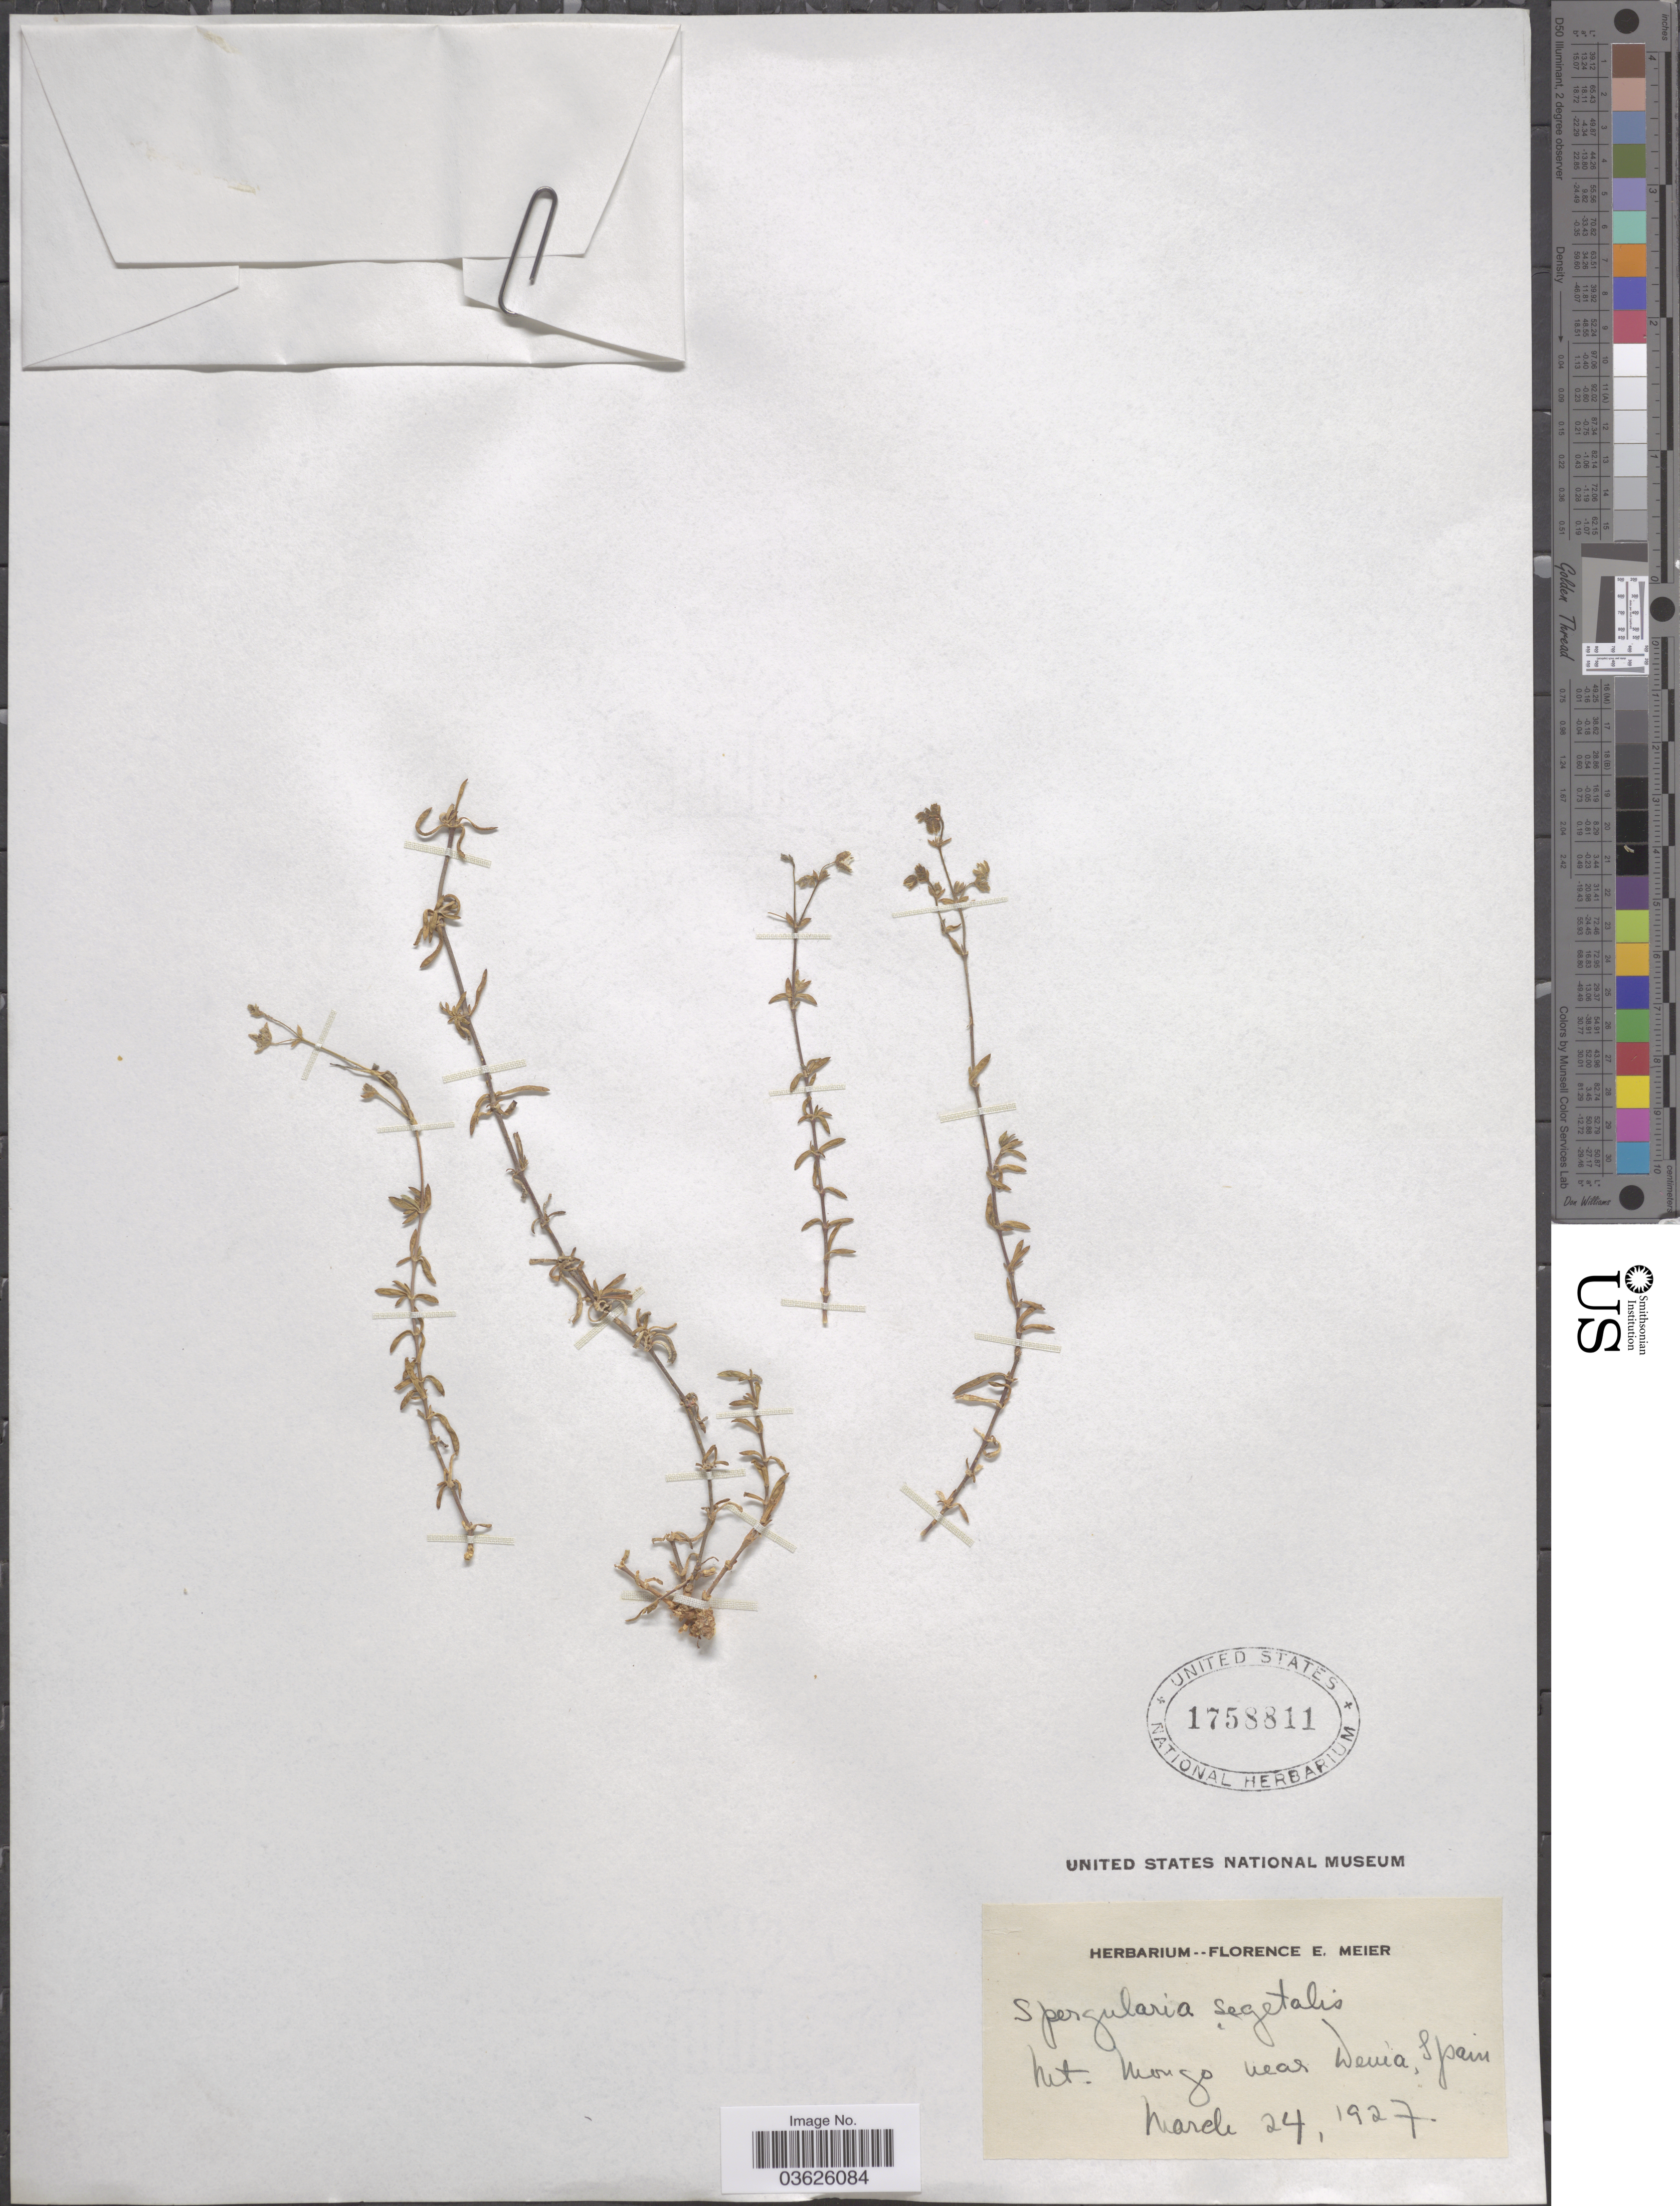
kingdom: Plantae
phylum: Tracheophyta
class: Magnoliopsida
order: Caryophyllales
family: Caryophyllaceae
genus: Tissa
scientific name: Tissa segetalis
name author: (L.) Warb.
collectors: ex herb. Florence E. Meier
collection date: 1927-03-24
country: Spain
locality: Mt. Mongo near Denia.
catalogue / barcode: US 1758811